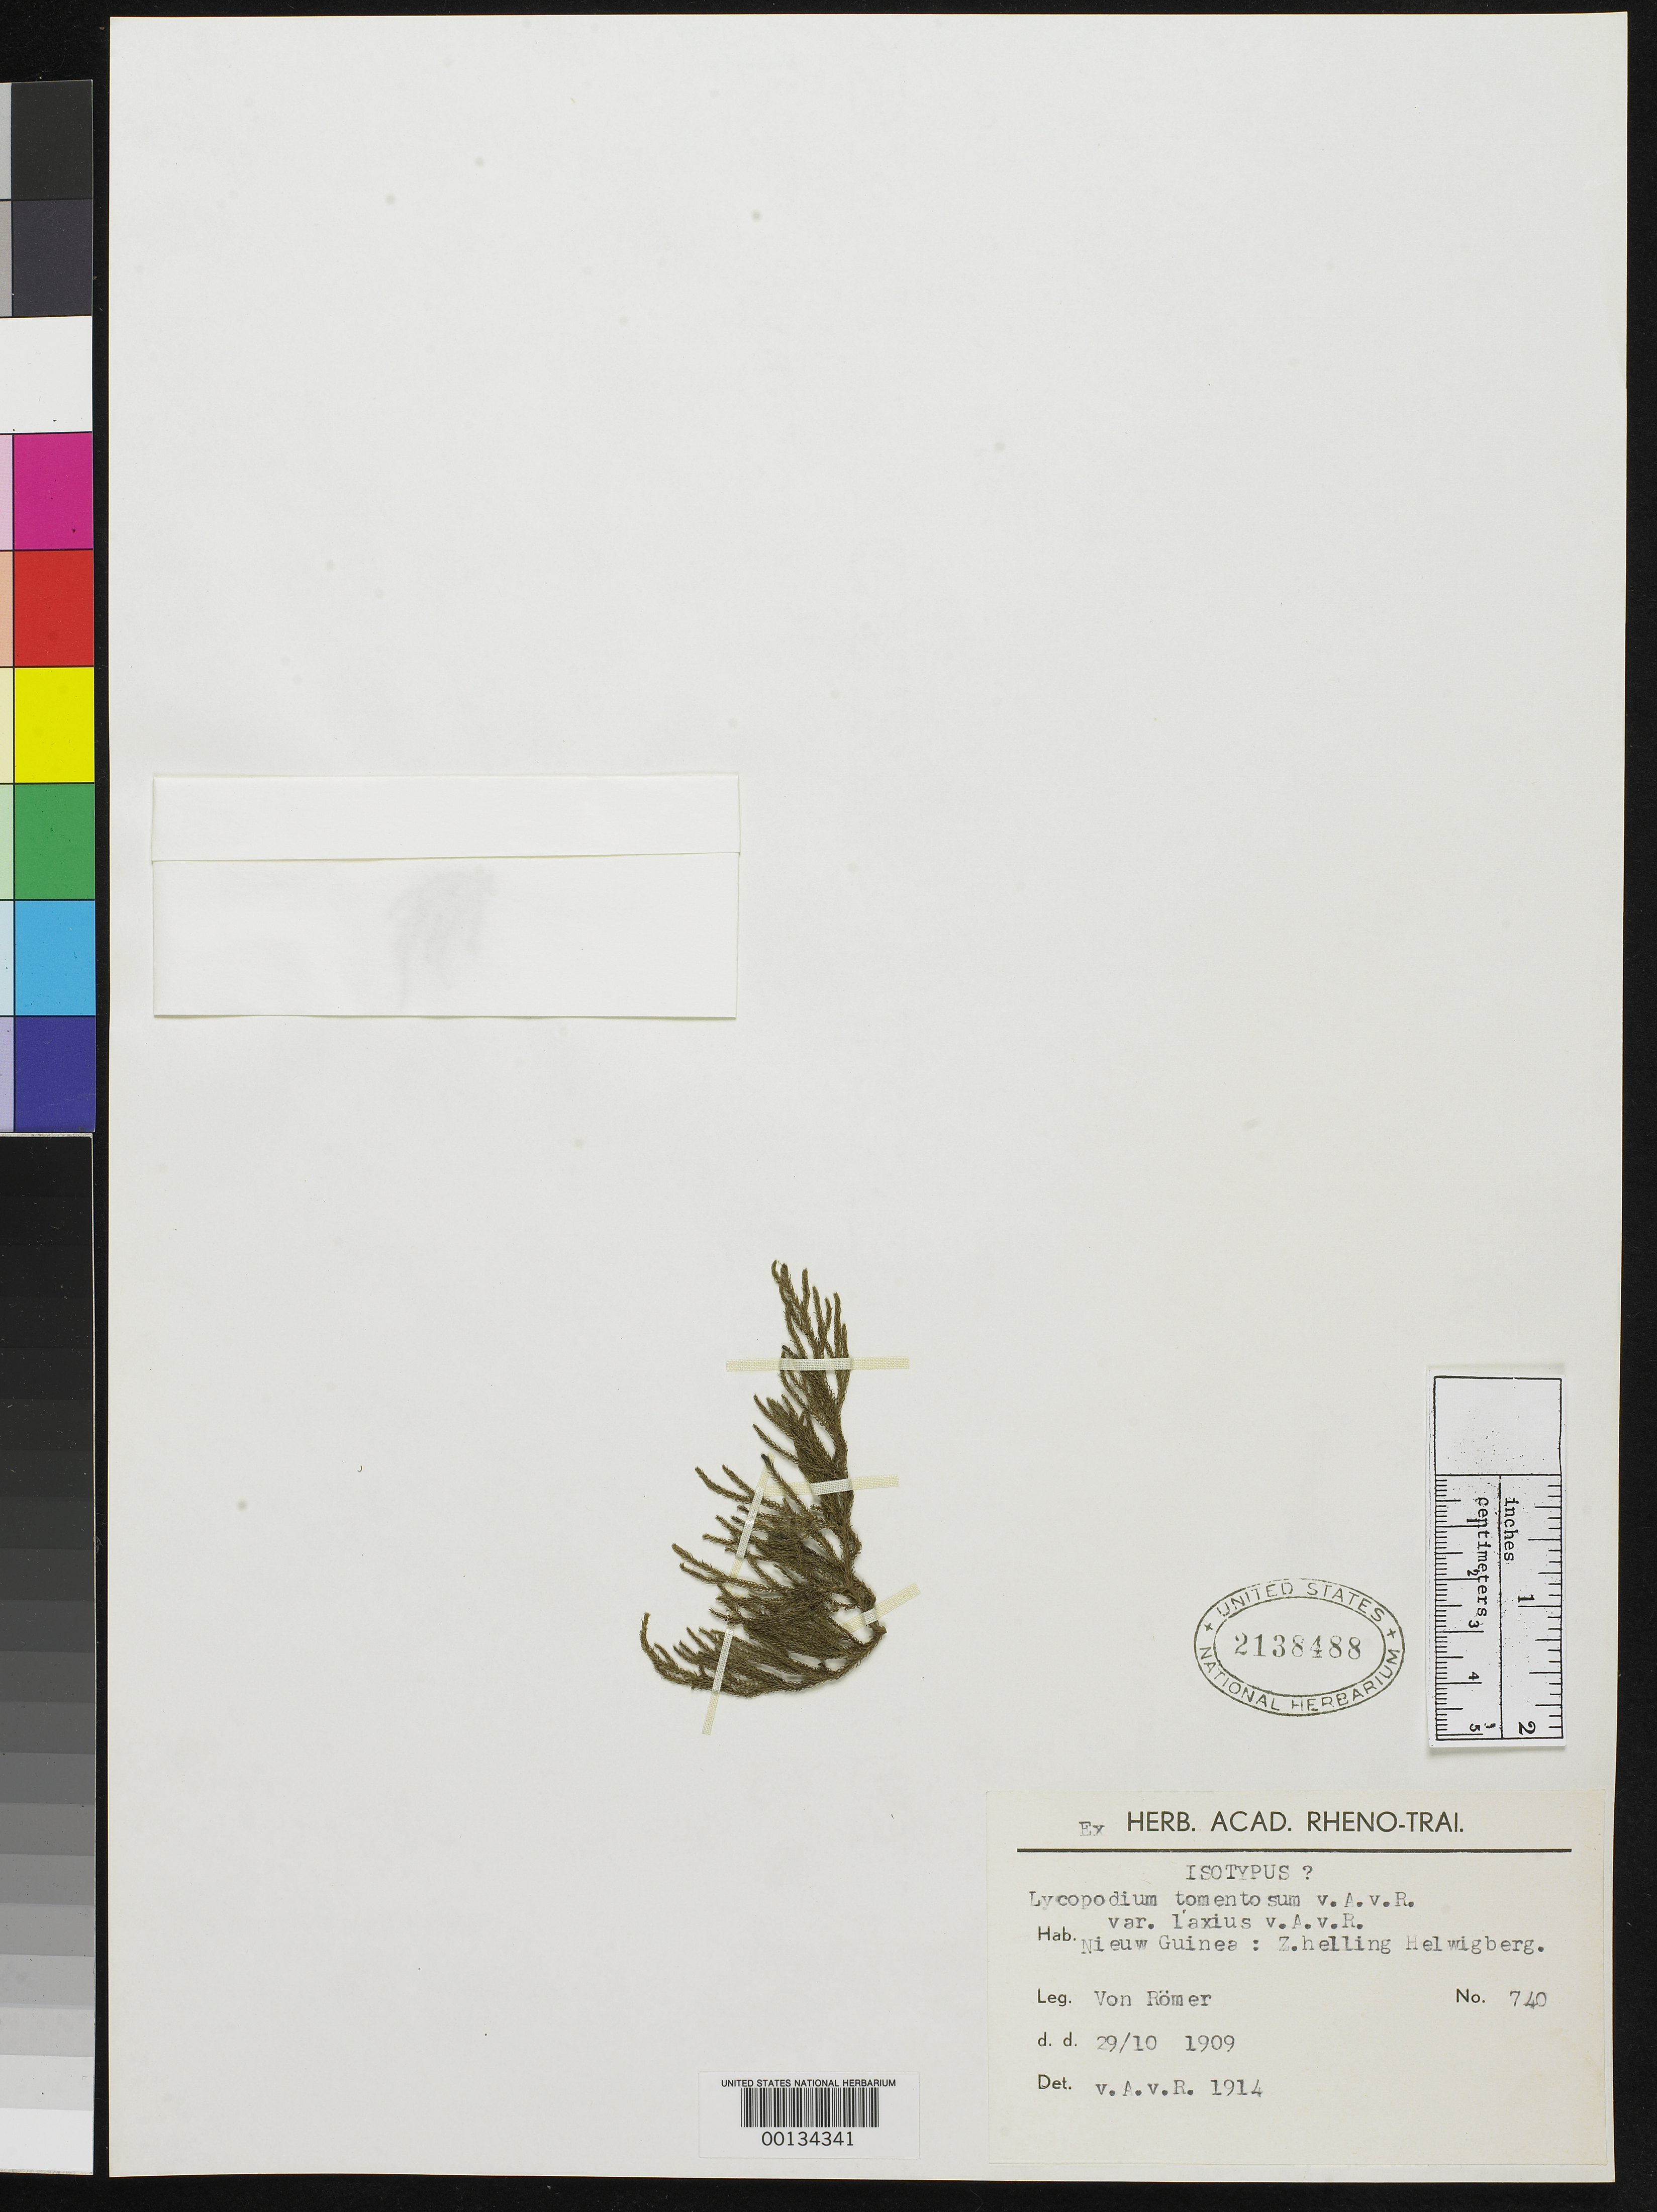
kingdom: Plantae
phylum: Tracheophyta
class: Lycopodiopsida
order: Lycopodiales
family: Lycopodiaceae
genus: Lycopodium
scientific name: Lycopodium tomentosum var. laxius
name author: Alderw.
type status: Isosyntype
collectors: K. F. von Roemer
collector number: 740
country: Papua New Guinea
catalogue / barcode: US 2138488